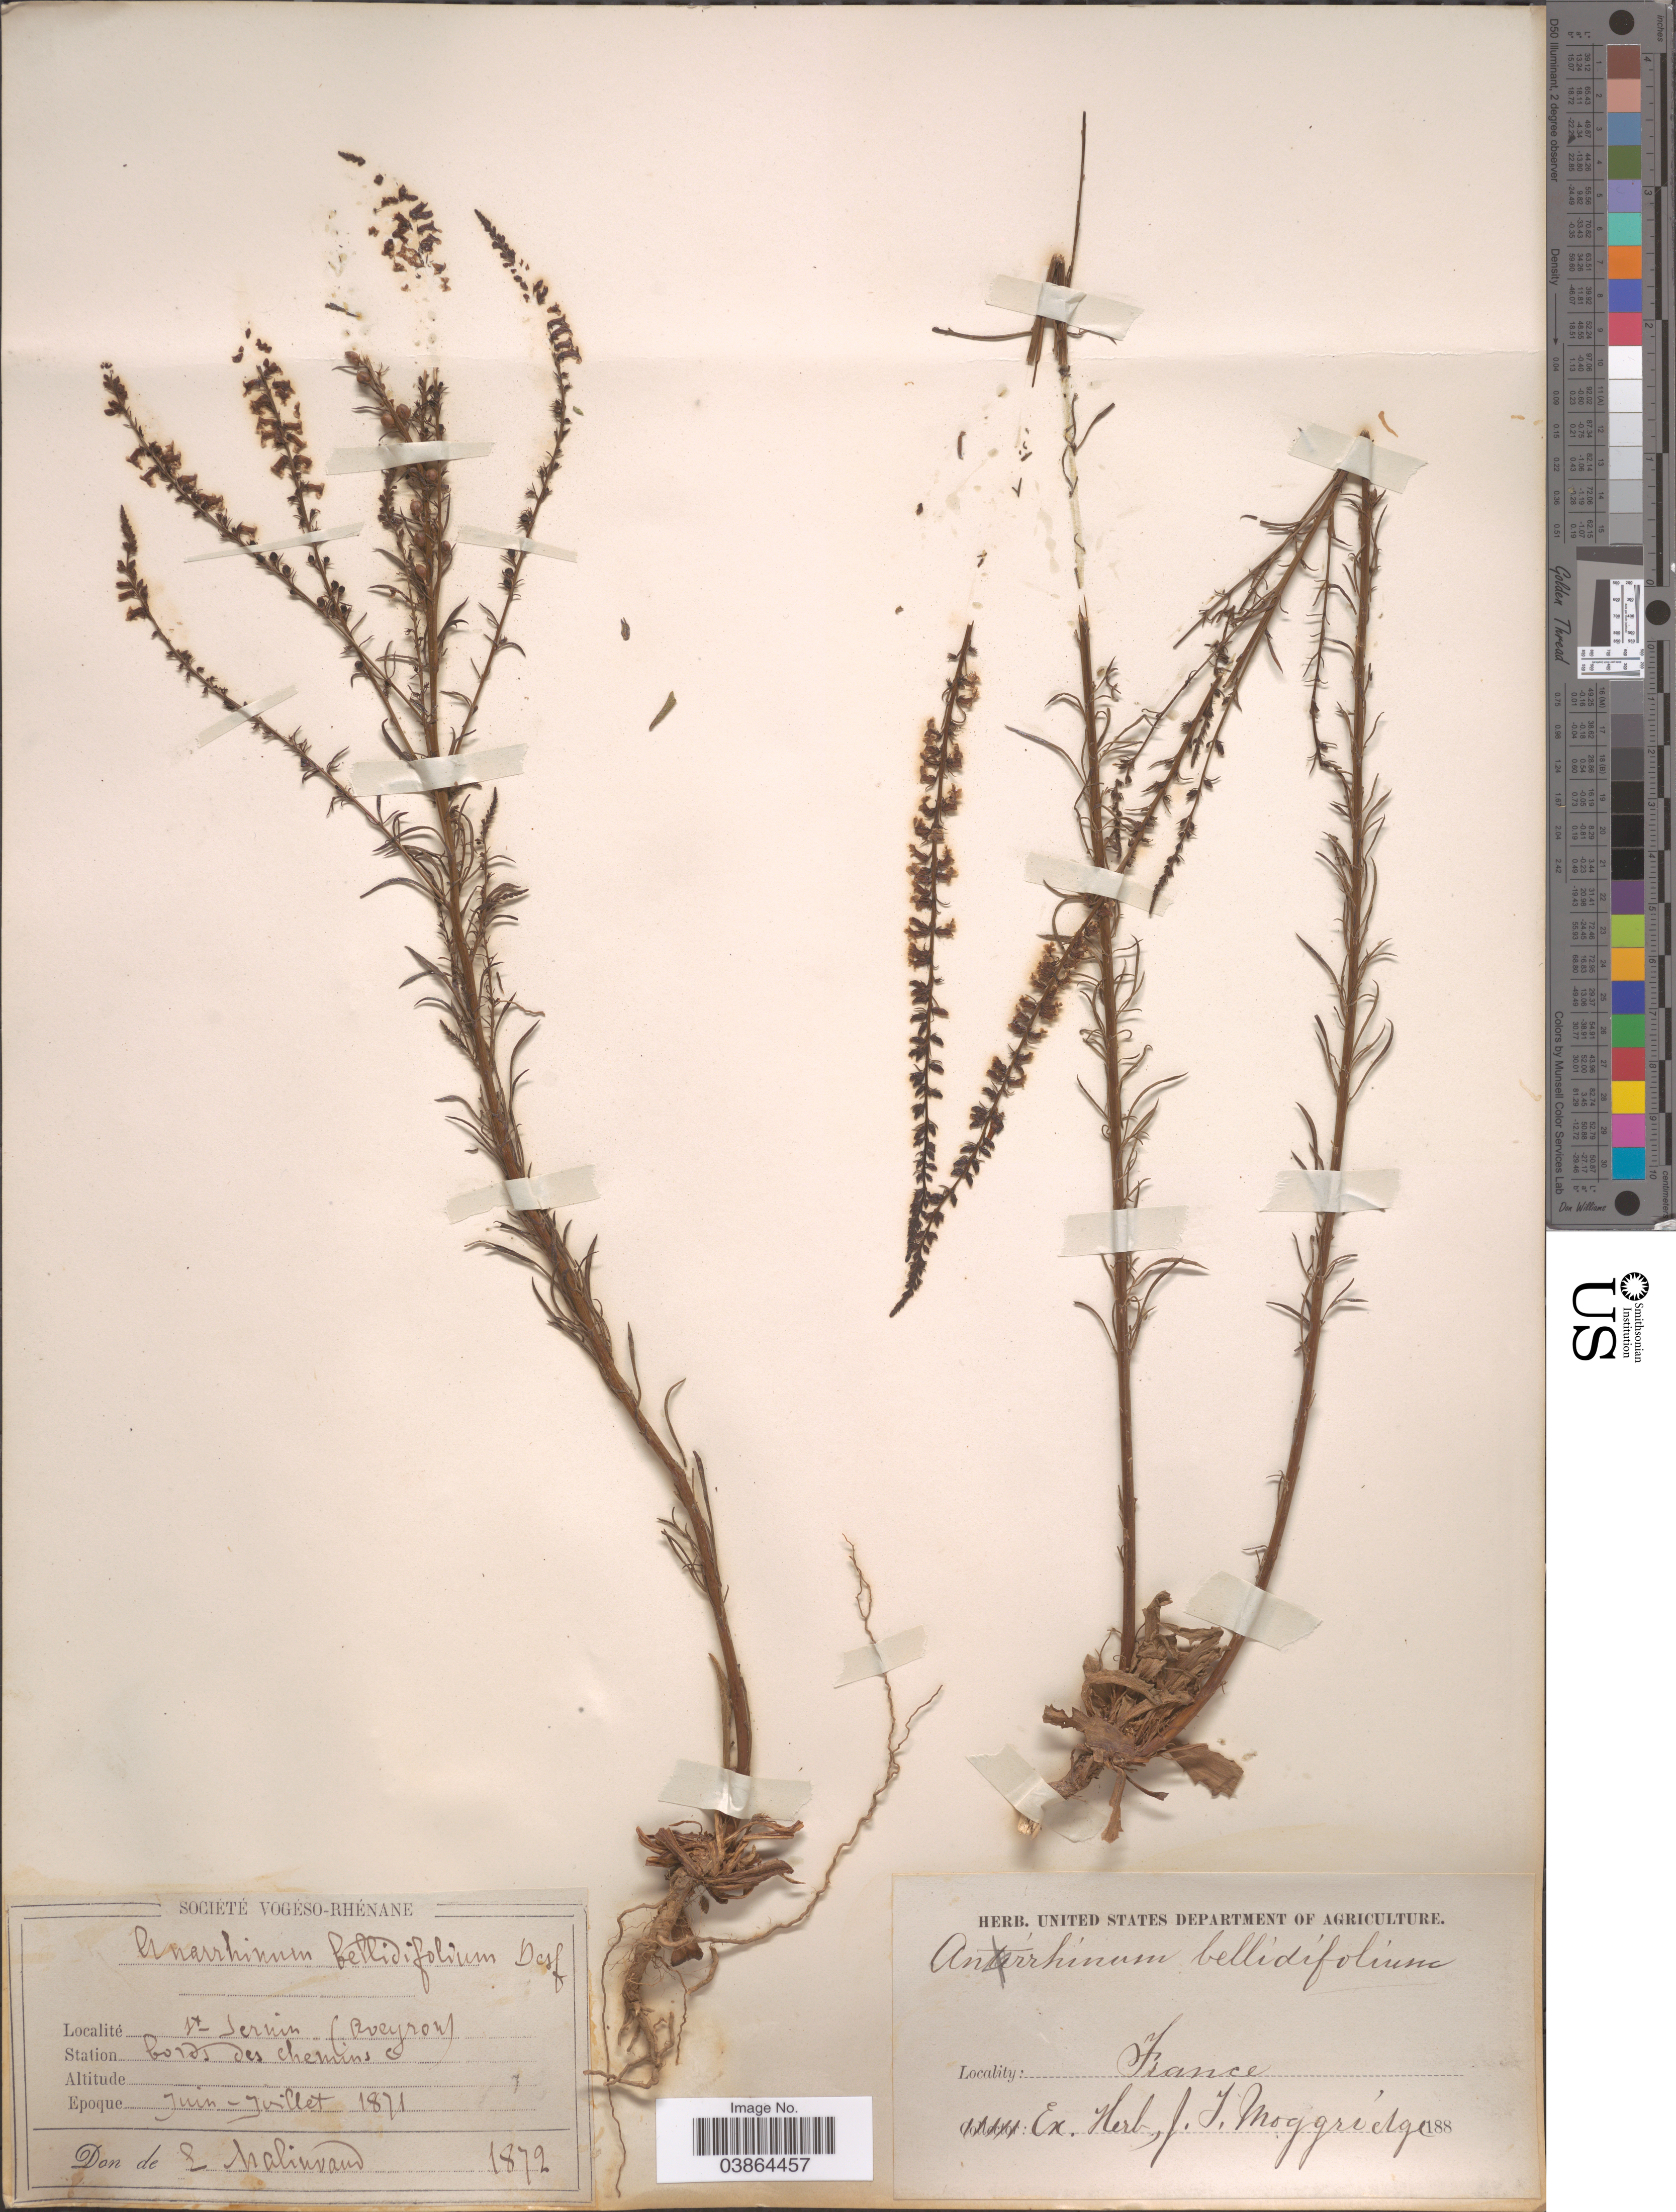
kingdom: Plantae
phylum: Tracheophyta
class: Magnoliopsida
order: Lamiales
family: Plantaginaceae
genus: Anarrhinum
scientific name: Anarrhinum bellidifolium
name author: (L.) Willd.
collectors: ex herb. J.T. Moggridge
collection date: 1871-06/1871-07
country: France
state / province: Occitanie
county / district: Aveyron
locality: St-Sernin (Aveyron). Station bords des chemins.